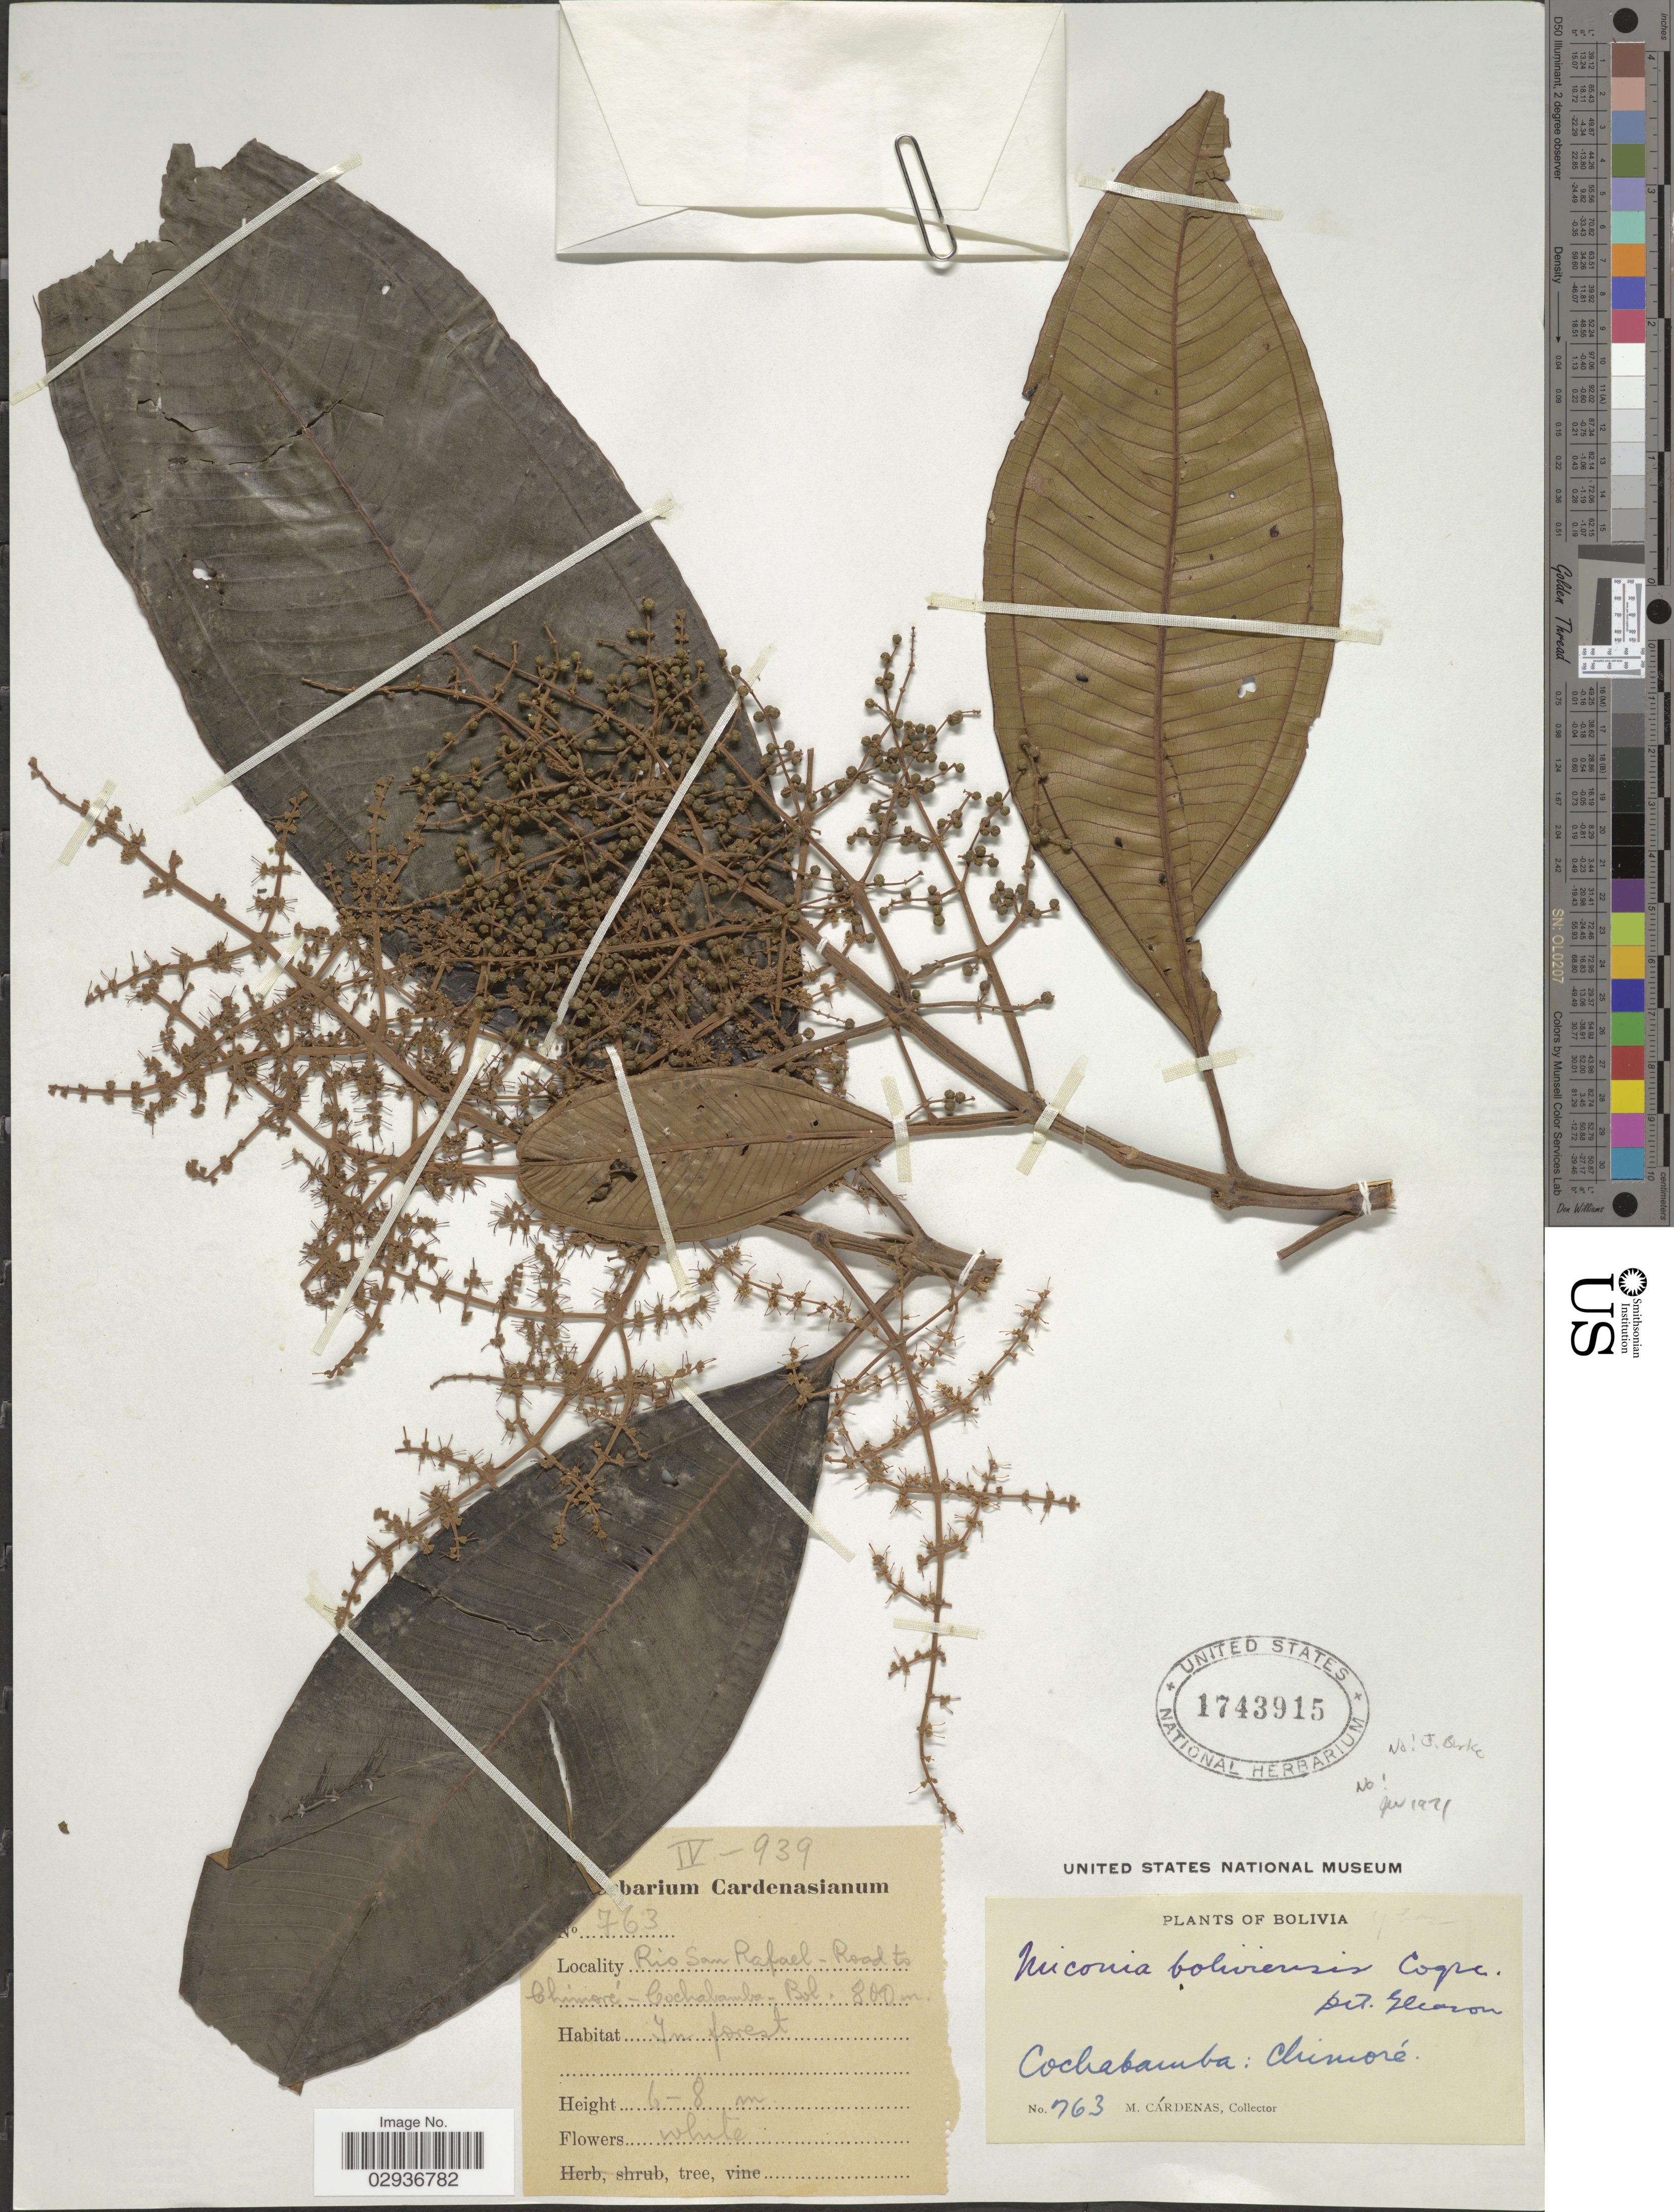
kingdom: Plantae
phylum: Tracheophyta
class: Magnoliopsida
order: Myrtales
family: Melastomataceae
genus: Miconia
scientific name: Miconia bolivarensis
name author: Wurdack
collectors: M. Cárdenas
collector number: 763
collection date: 1939-04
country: Bolivia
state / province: Cochabamba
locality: Rio San Rafael - Road to Chimoré.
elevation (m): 800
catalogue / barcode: US 1743915